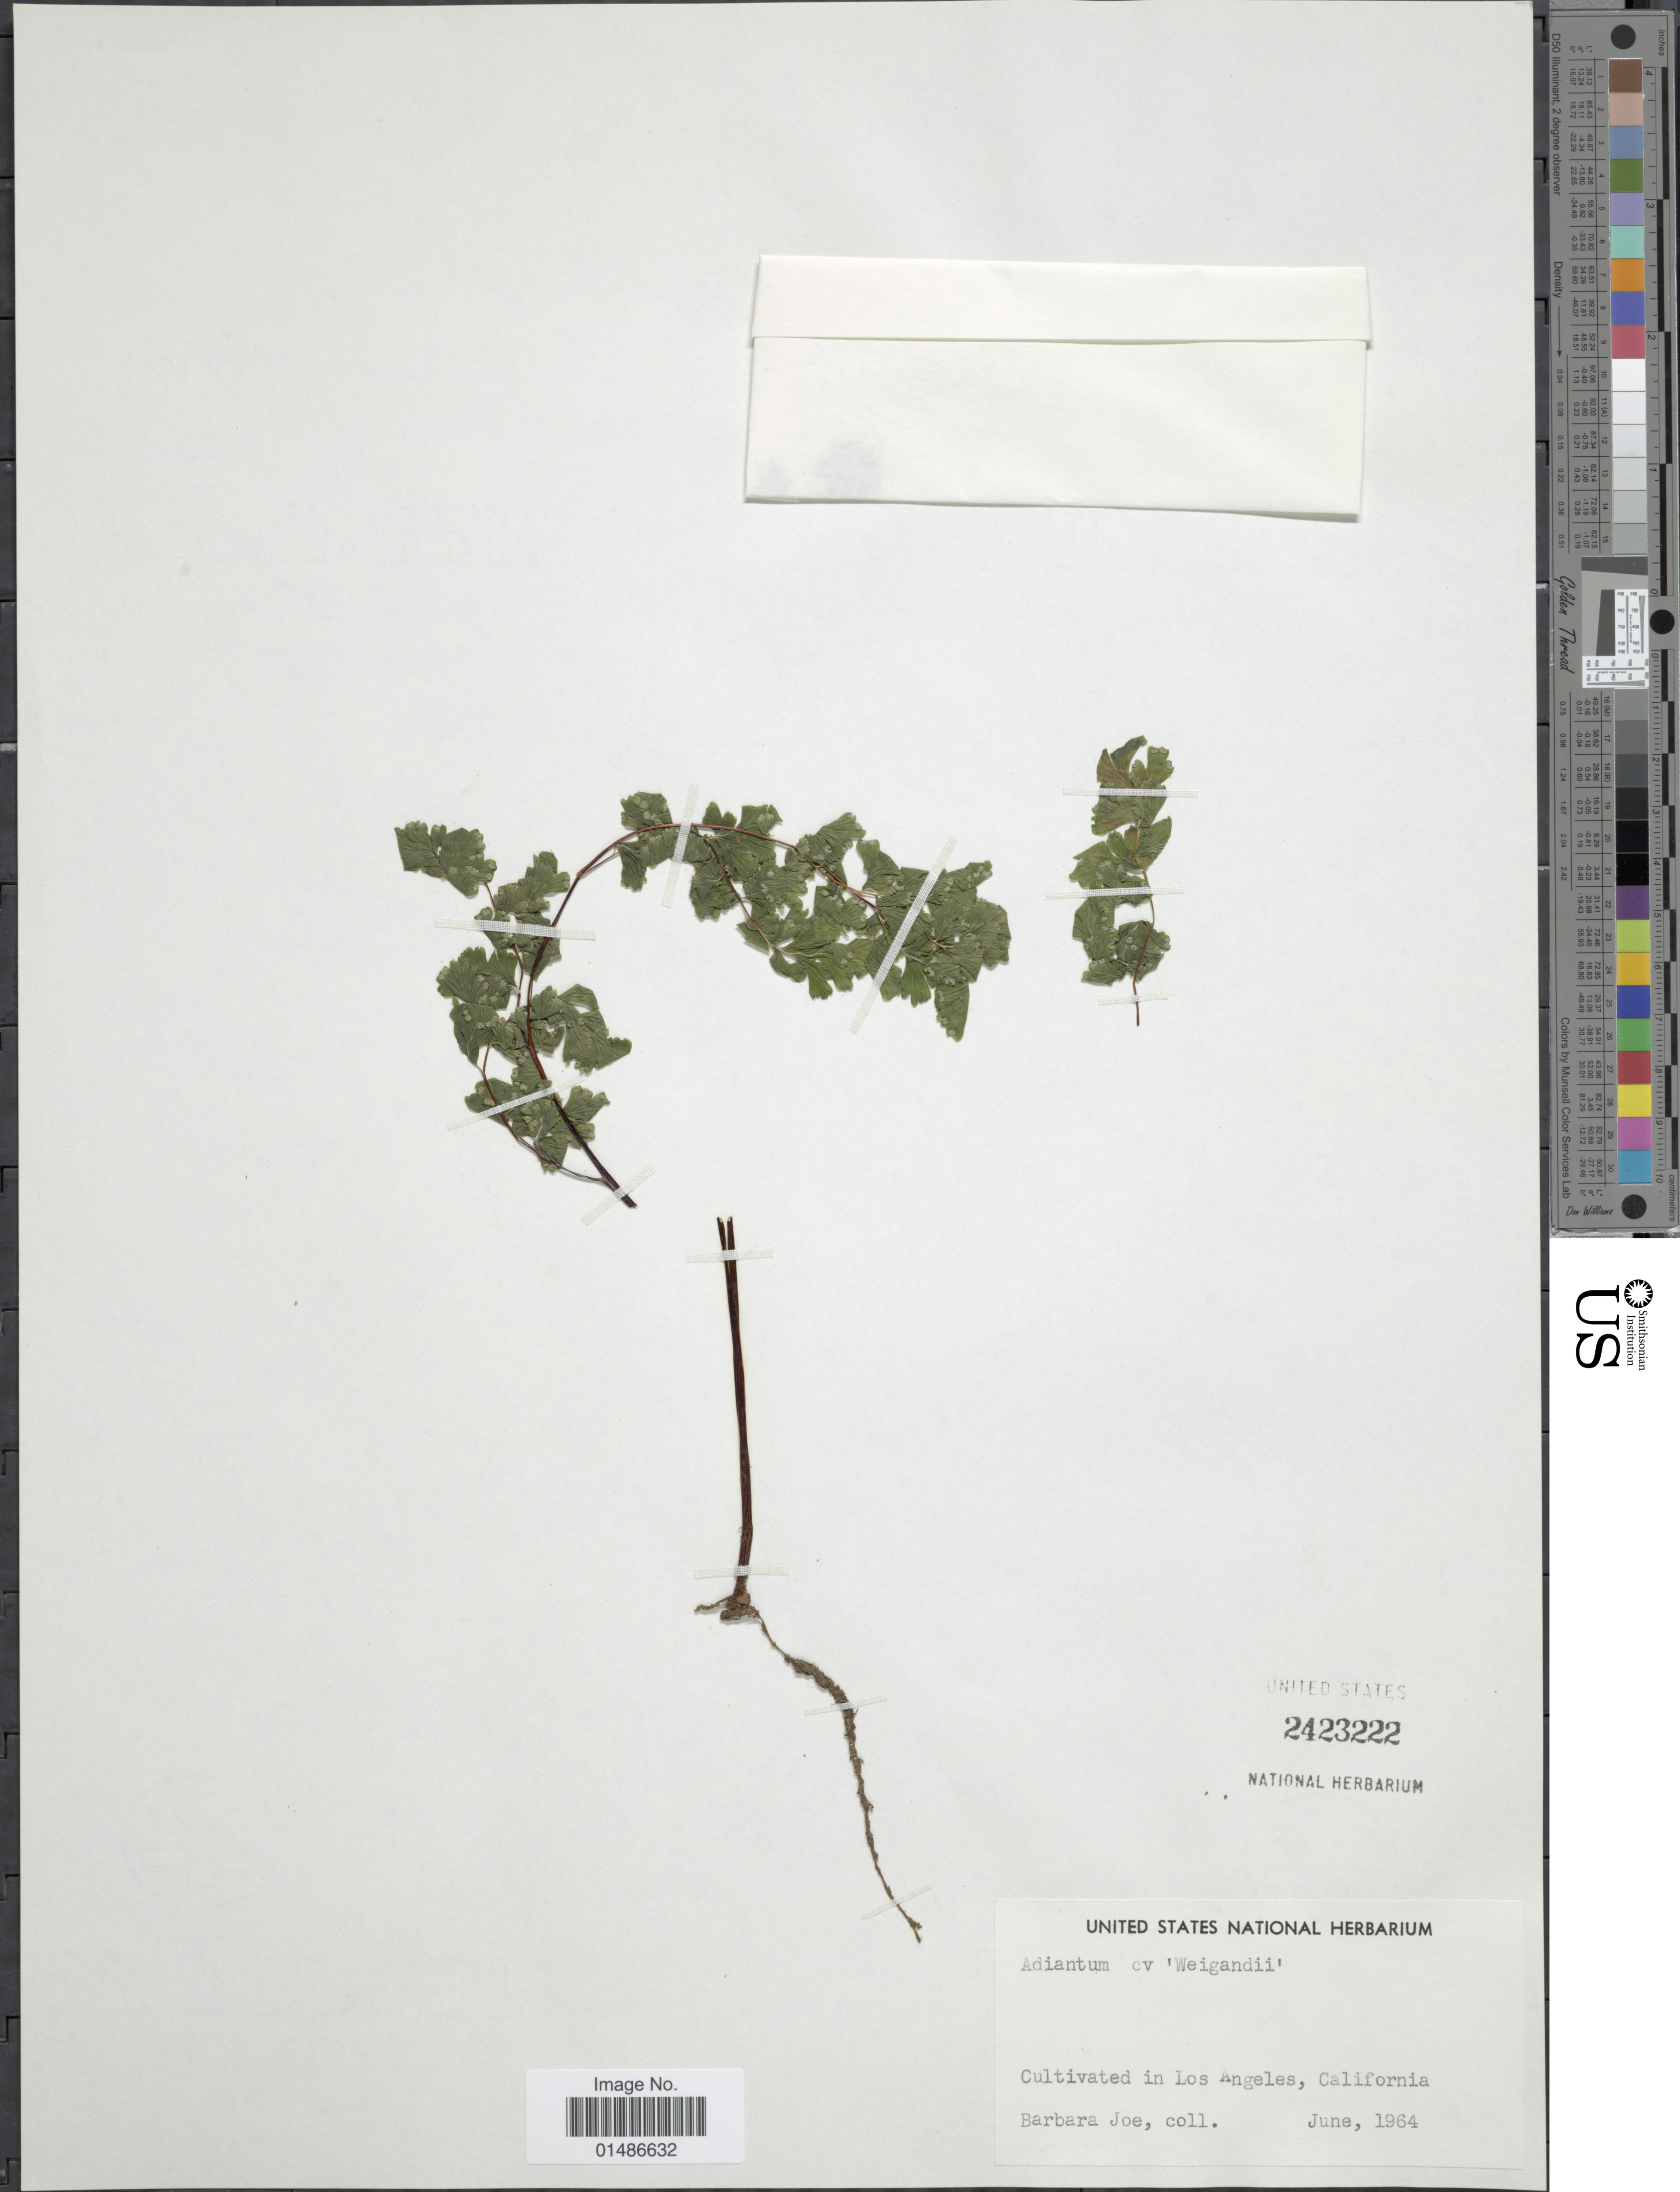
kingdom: Plantae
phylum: Tracheophyta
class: Polypodiopsida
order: Polypodiales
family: Pteridaceae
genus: Adiantum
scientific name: Adiantum raddianum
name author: C. Presl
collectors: B. Joe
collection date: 1964-06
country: United States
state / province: California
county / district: Los Angeles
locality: Cultivated in Los Angeles.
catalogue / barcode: US 2423222